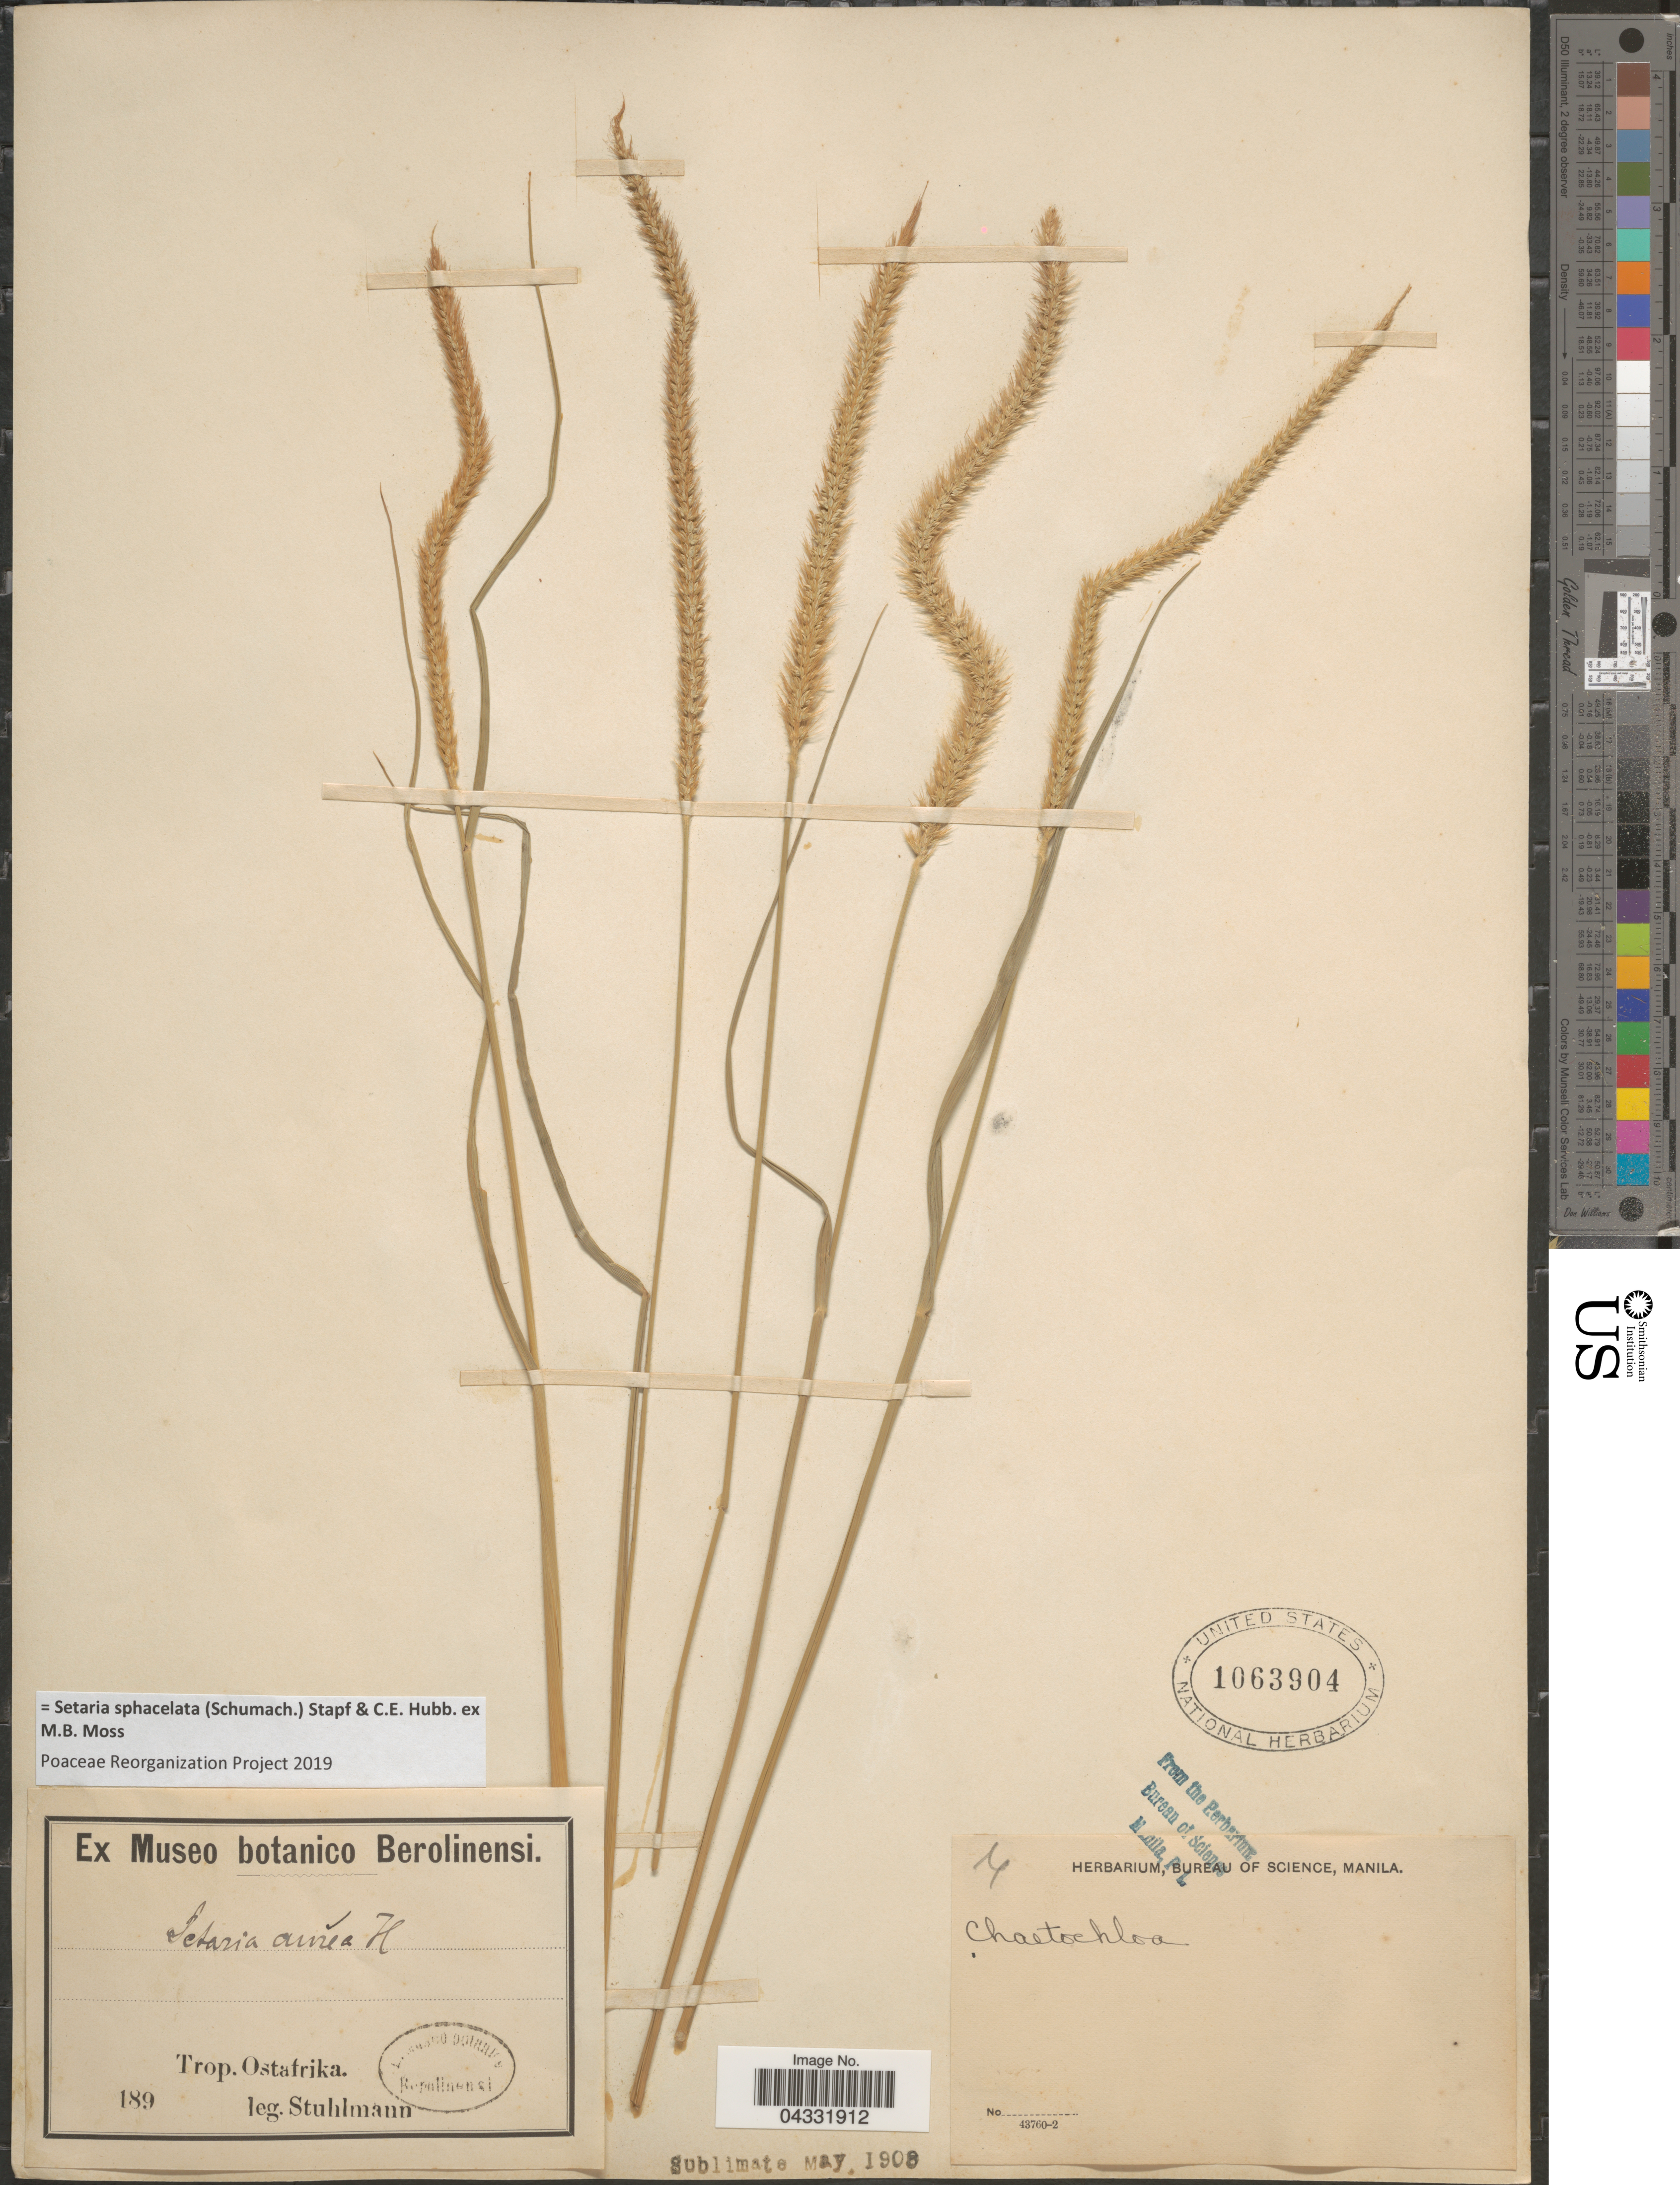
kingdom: Plantae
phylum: Tracheophyta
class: Liliopsida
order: Poales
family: Poaceae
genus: Setaria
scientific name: Setaria sphacelata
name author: (Schumach.) Stapf & Hubb. ex Moss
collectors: -. Stuhlmann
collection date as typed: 189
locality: Trop. Ostafrika.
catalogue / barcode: US 1063904